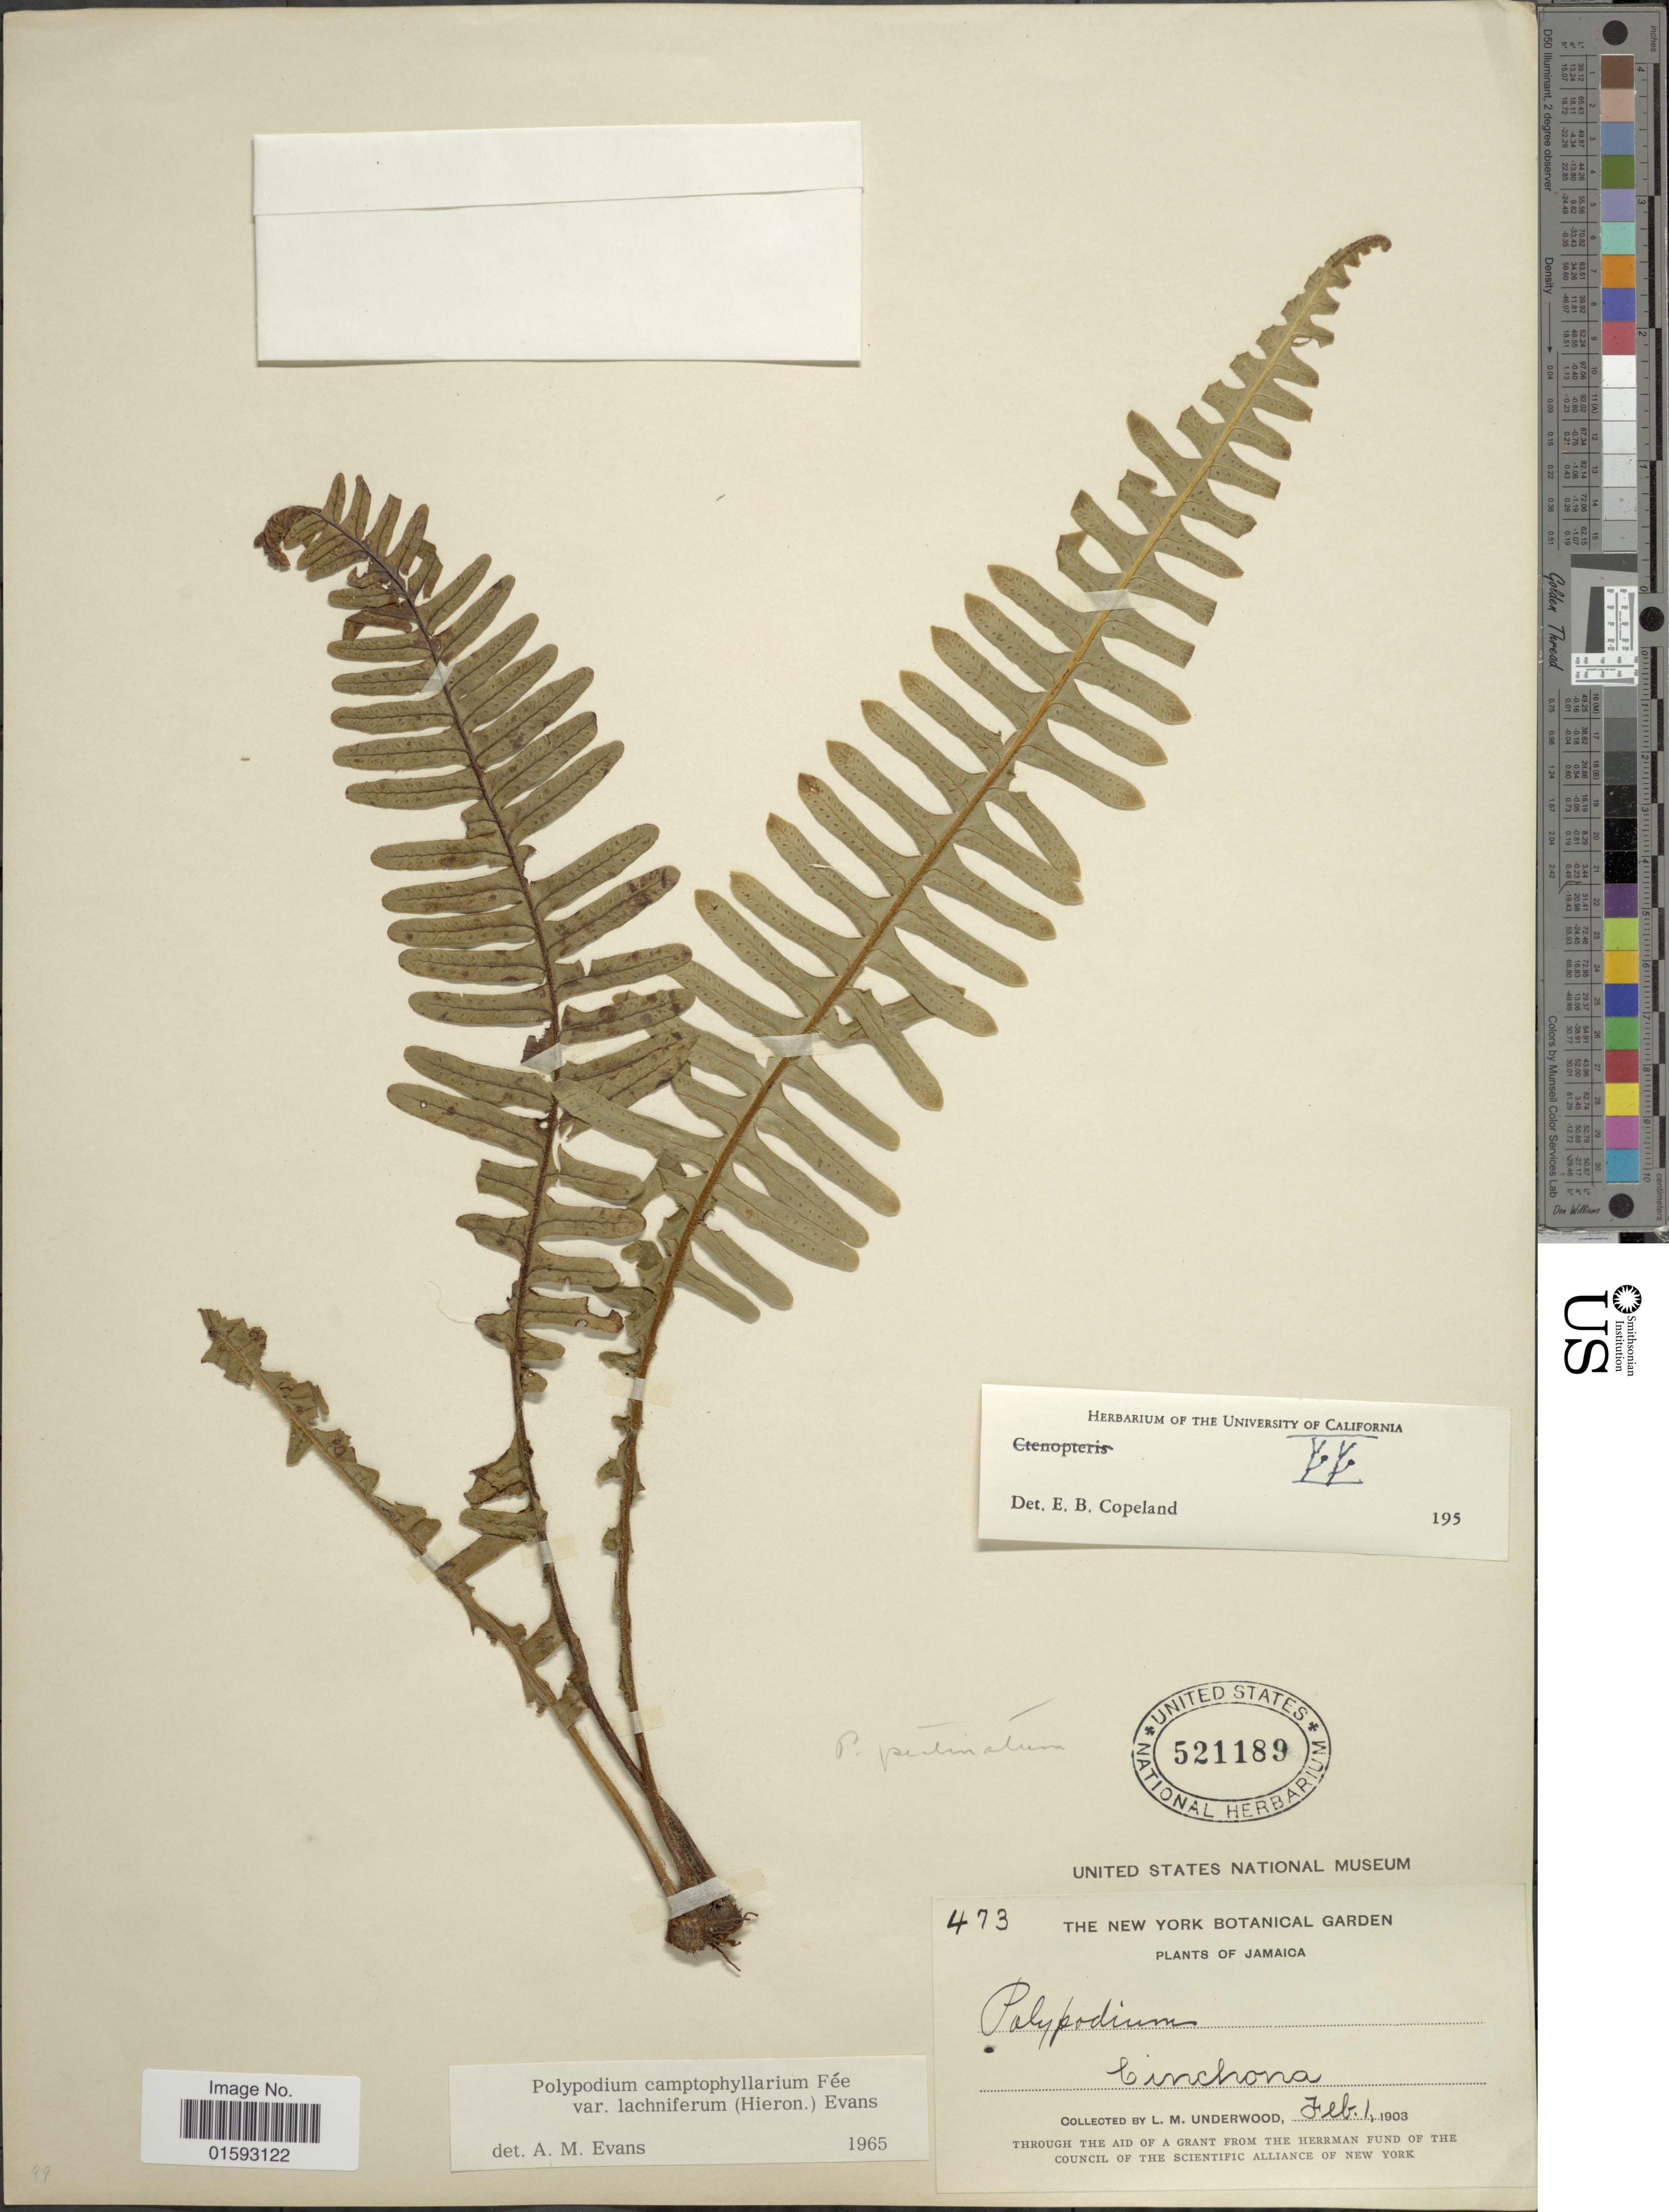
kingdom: Plantae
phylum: Tracheophyta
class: Polypodiopsida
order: Polypodiales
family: Polypodiaceae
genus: Pecluma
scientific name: Pecluma camptophyllaria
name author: (Fée) M.G. Price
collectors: L. M. Underwood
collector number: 473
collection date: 1903-02-01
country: Jamaica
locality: Cinchona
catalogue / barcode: US 521189